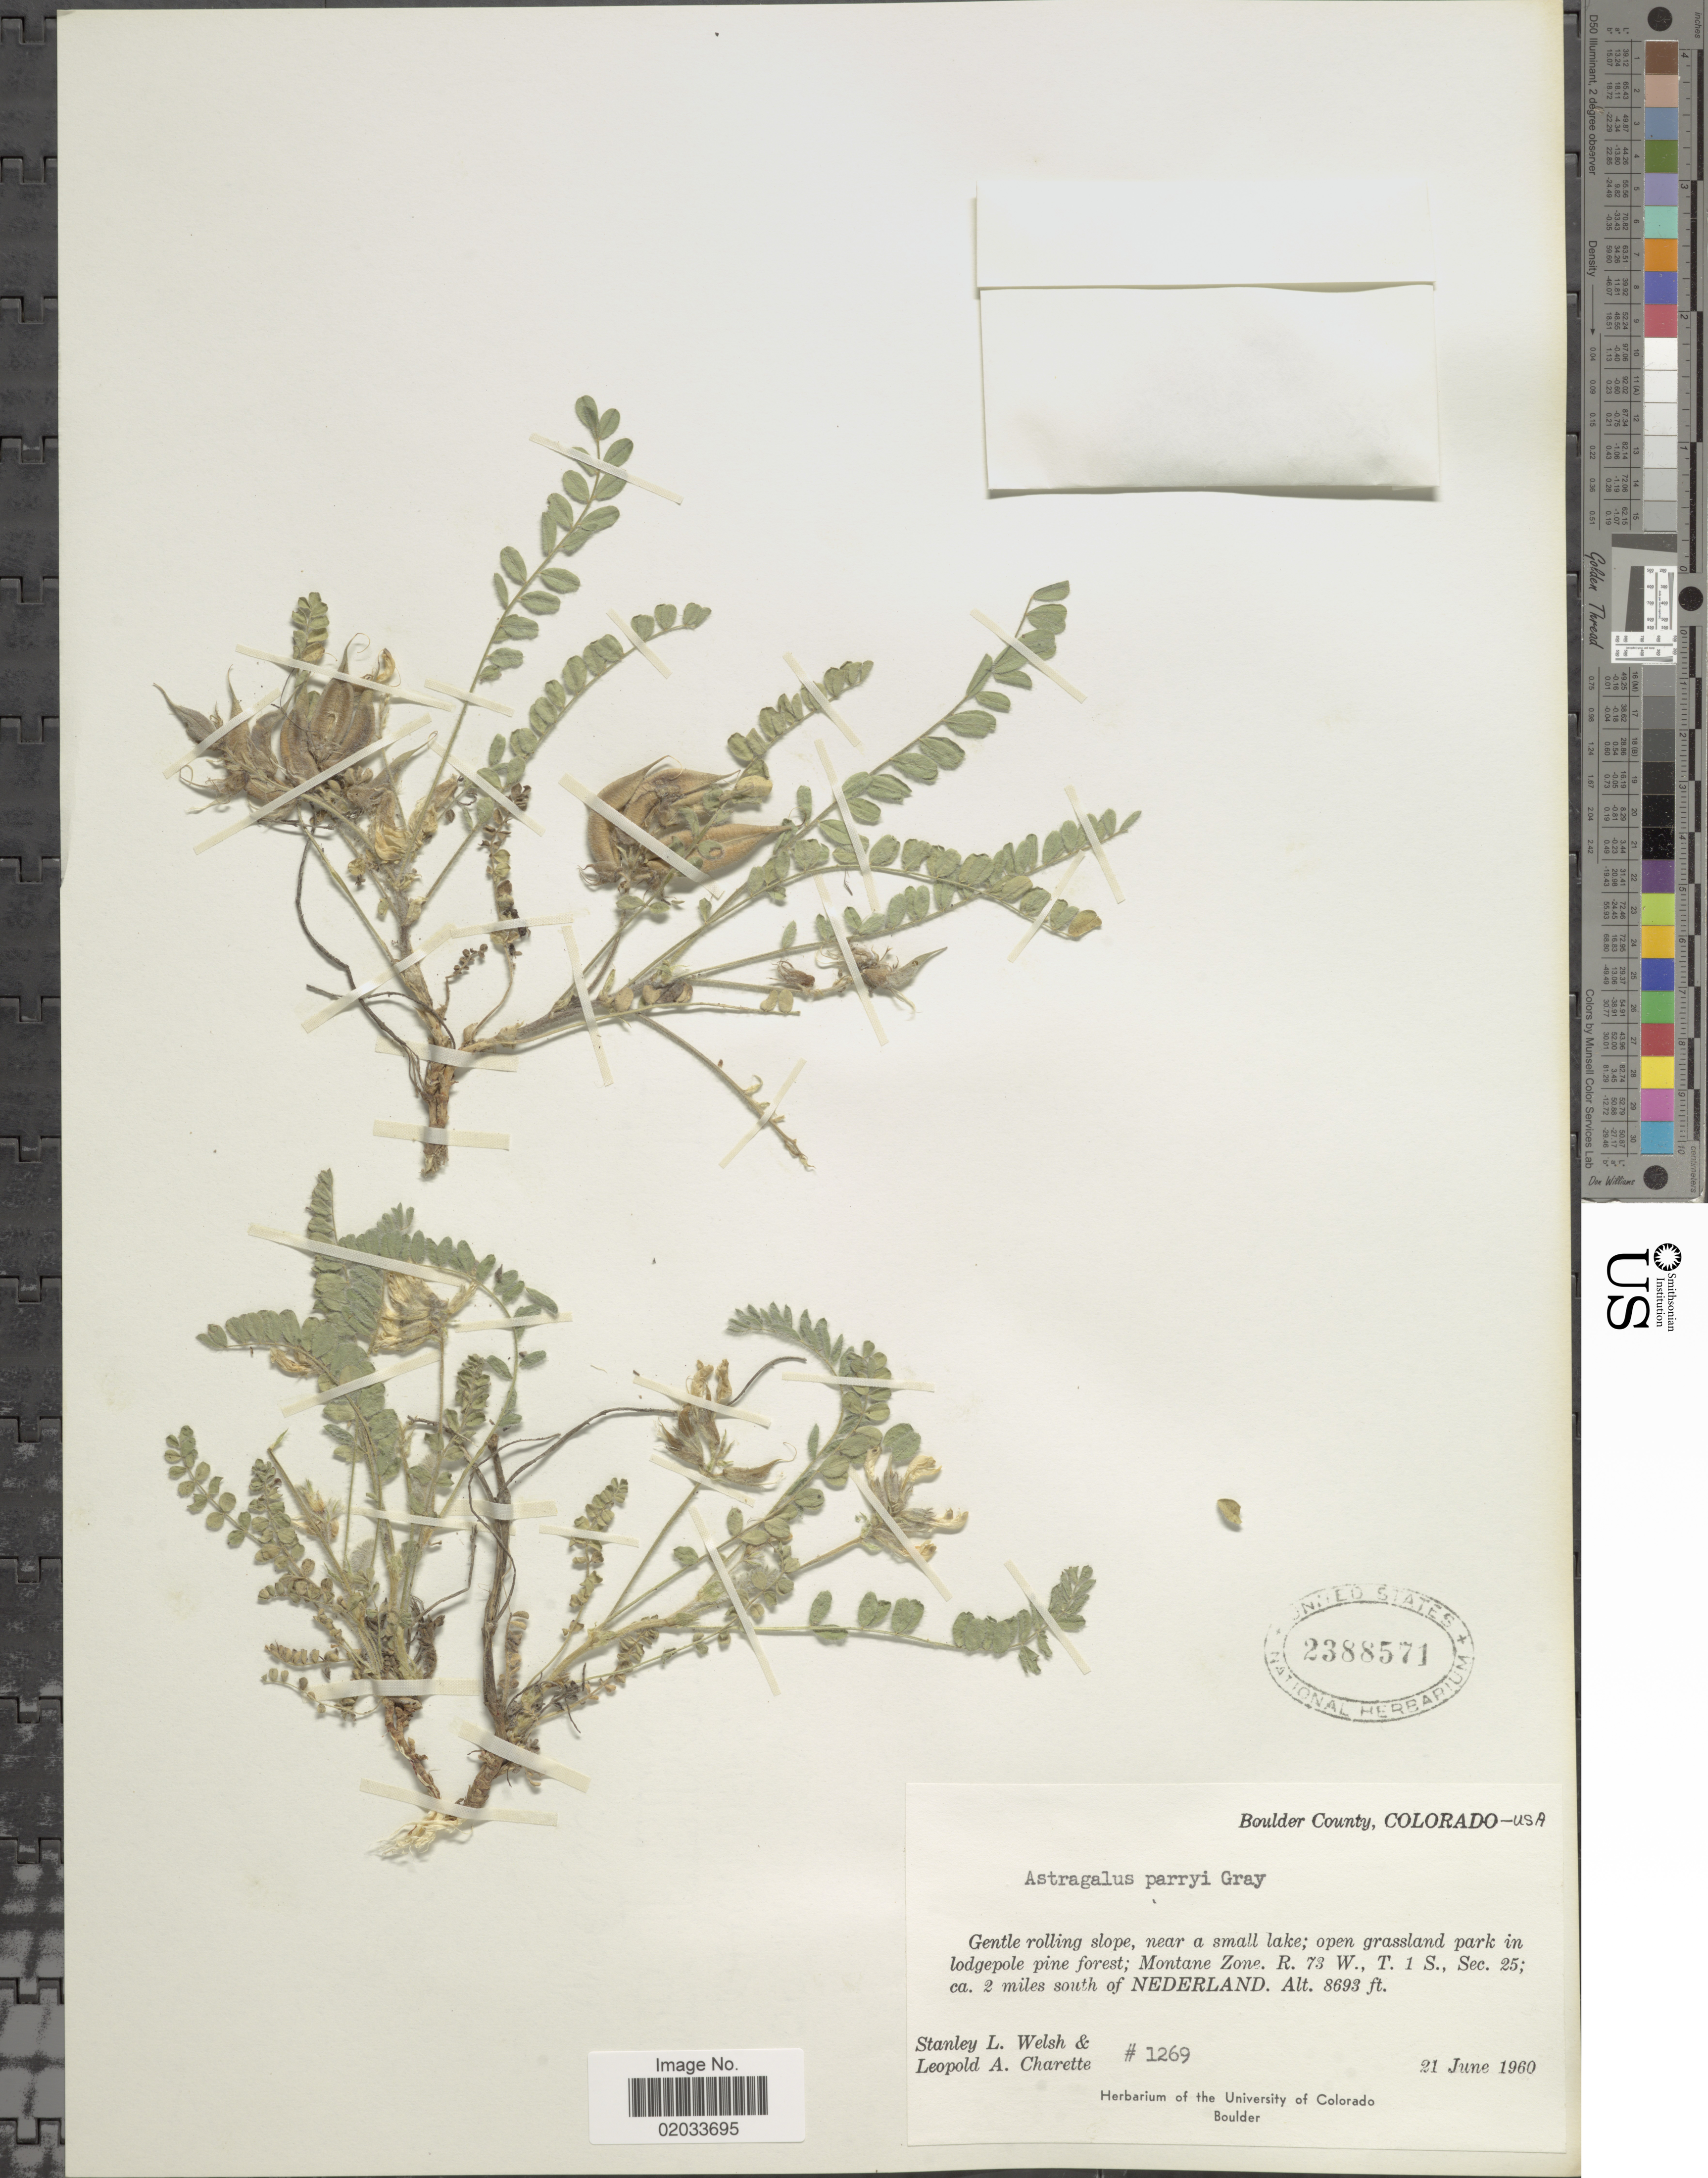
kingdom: Plantae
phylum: Tracheophyta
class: Magnoliopsida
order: Fabales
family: Fabaceae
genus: Astragalus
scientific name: Astragalus parryi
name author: A. Gray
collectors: S. Welsh & L. A. Charette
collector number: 1269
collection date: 1960-06-21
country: United States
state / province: Colorado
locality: Boulder County, Gentle rolling slope, near a small lake; open grassland park in lodgepole pine forest; Montane Zone. R. 73 W., T. 1 S., Sec. 25; ca. 2 miles south of Nederland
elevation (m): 2650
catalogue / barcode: US 2388571